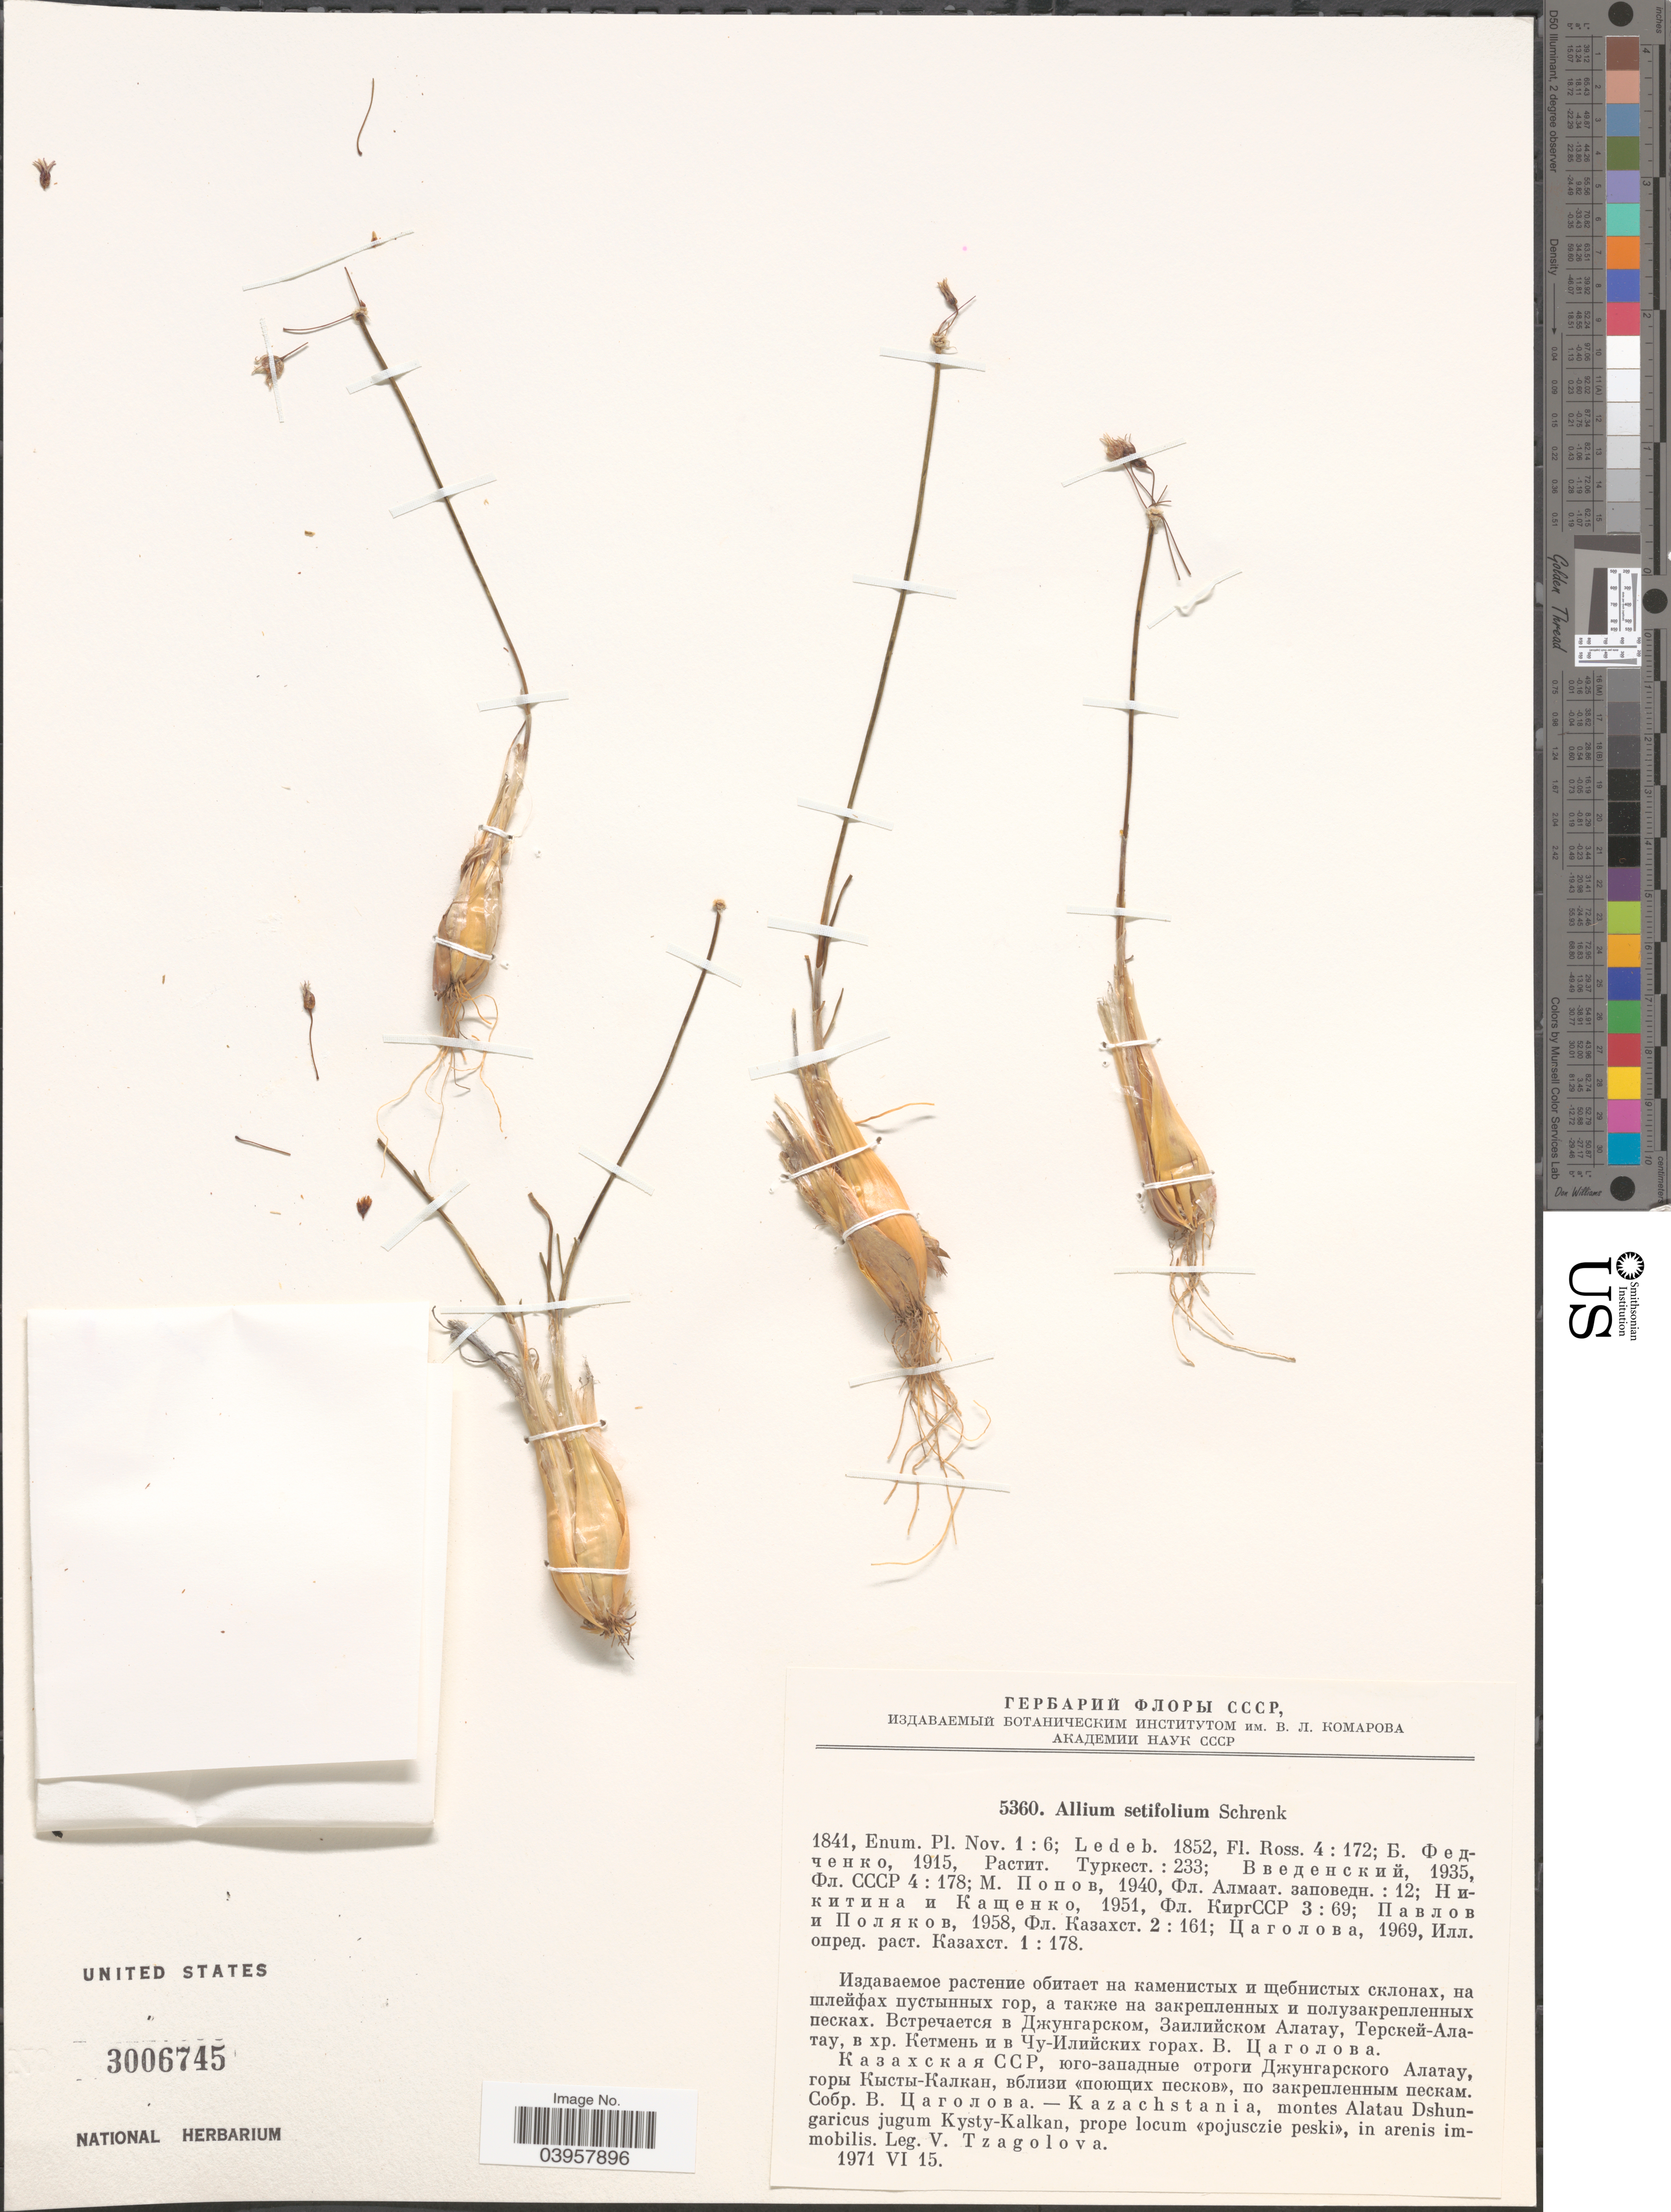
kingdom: Plantae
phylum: Tracheophyta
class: Liliopsida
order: Asparagales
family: Amaryllidaceae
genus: Allium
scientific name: Allium setifolium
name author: Schrenk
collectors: V. Tzagolova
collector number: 5360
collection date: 1971-06-15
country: Kazakhstan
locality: Kazachstania, montes Alatau Dshungaricus jugum Kysty-Kalkan.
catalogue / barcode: US 3006745